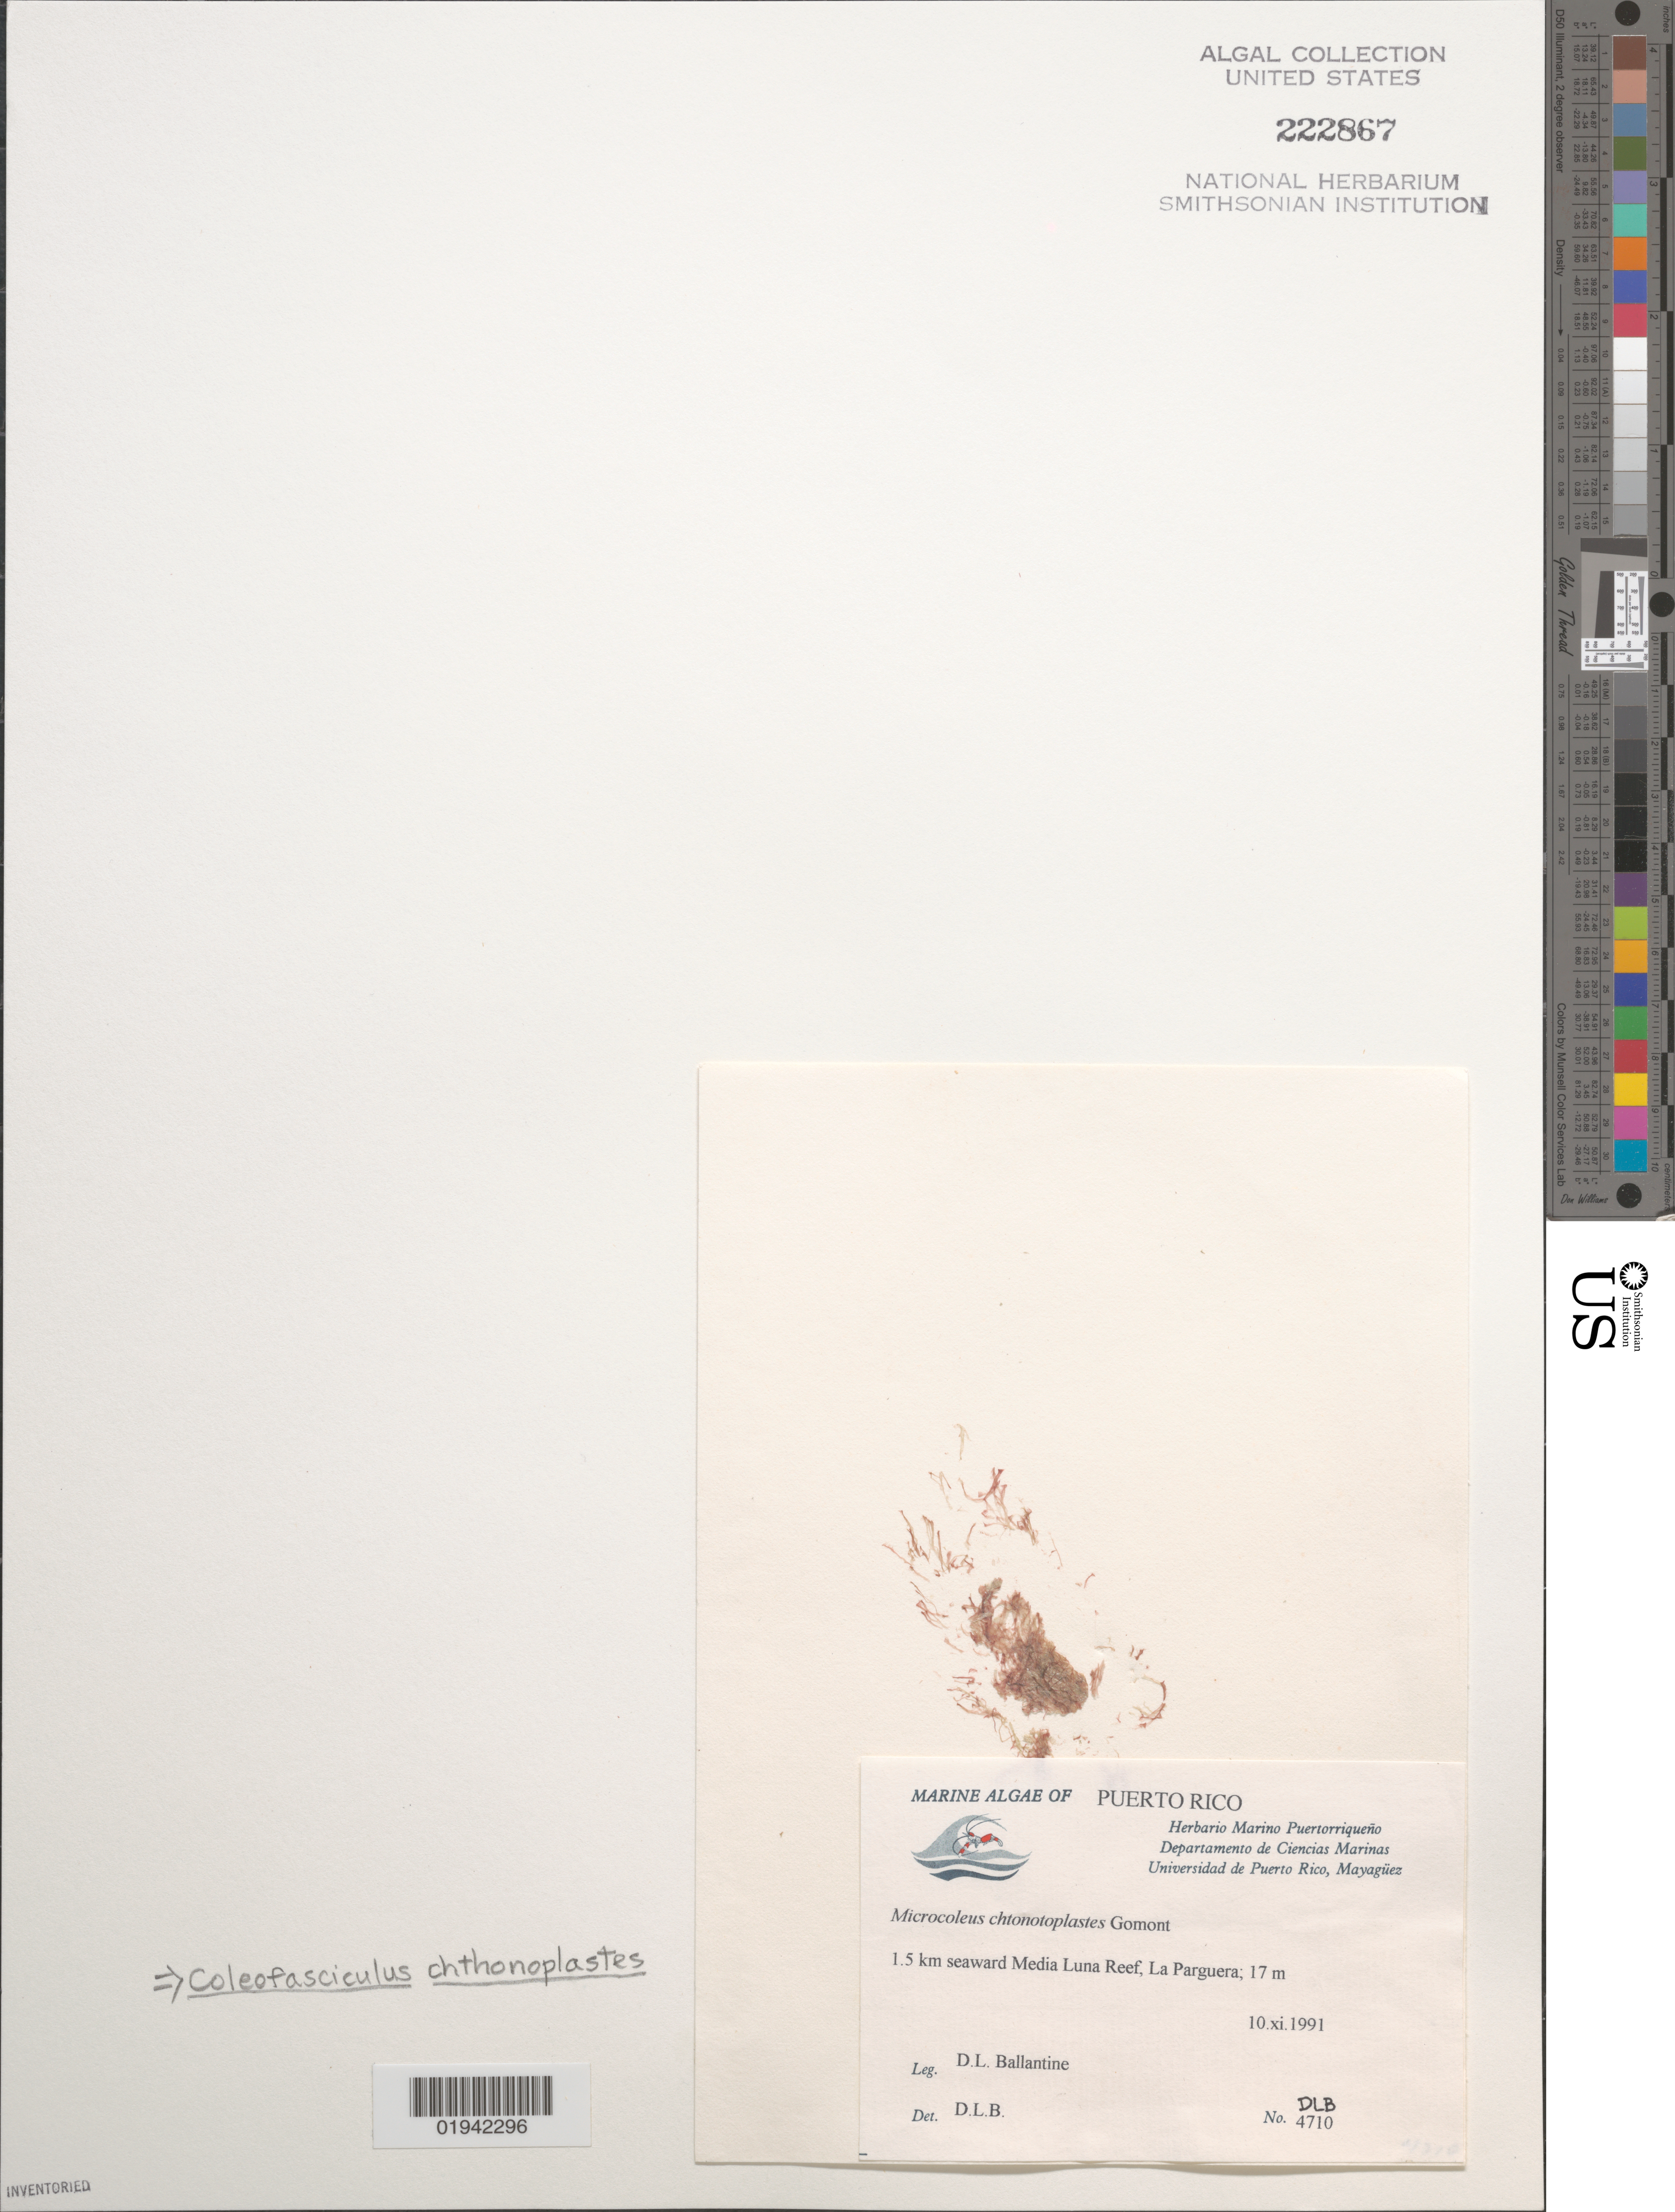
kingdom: Bacteria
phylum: Cyanobacteria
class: Cyanobacteriia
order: Cyanobacteriales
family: Coleofasciculaceae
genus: Coleofasciculus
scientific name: Coleofasciculus chthonoplastes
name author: (Thur. ex Gomont) M. Siegesmund et al. in M. Siegesmund et al.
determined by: Ballantine, D. L.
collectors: D.L. Ballantine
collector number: DLB 4710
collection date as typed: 10 Nov 1991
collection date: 1991-11-10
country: Puerto Rico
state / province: Lajas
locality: La Parguera, 1.5 km seaward of Media Luna Reef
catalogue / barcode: US 222867